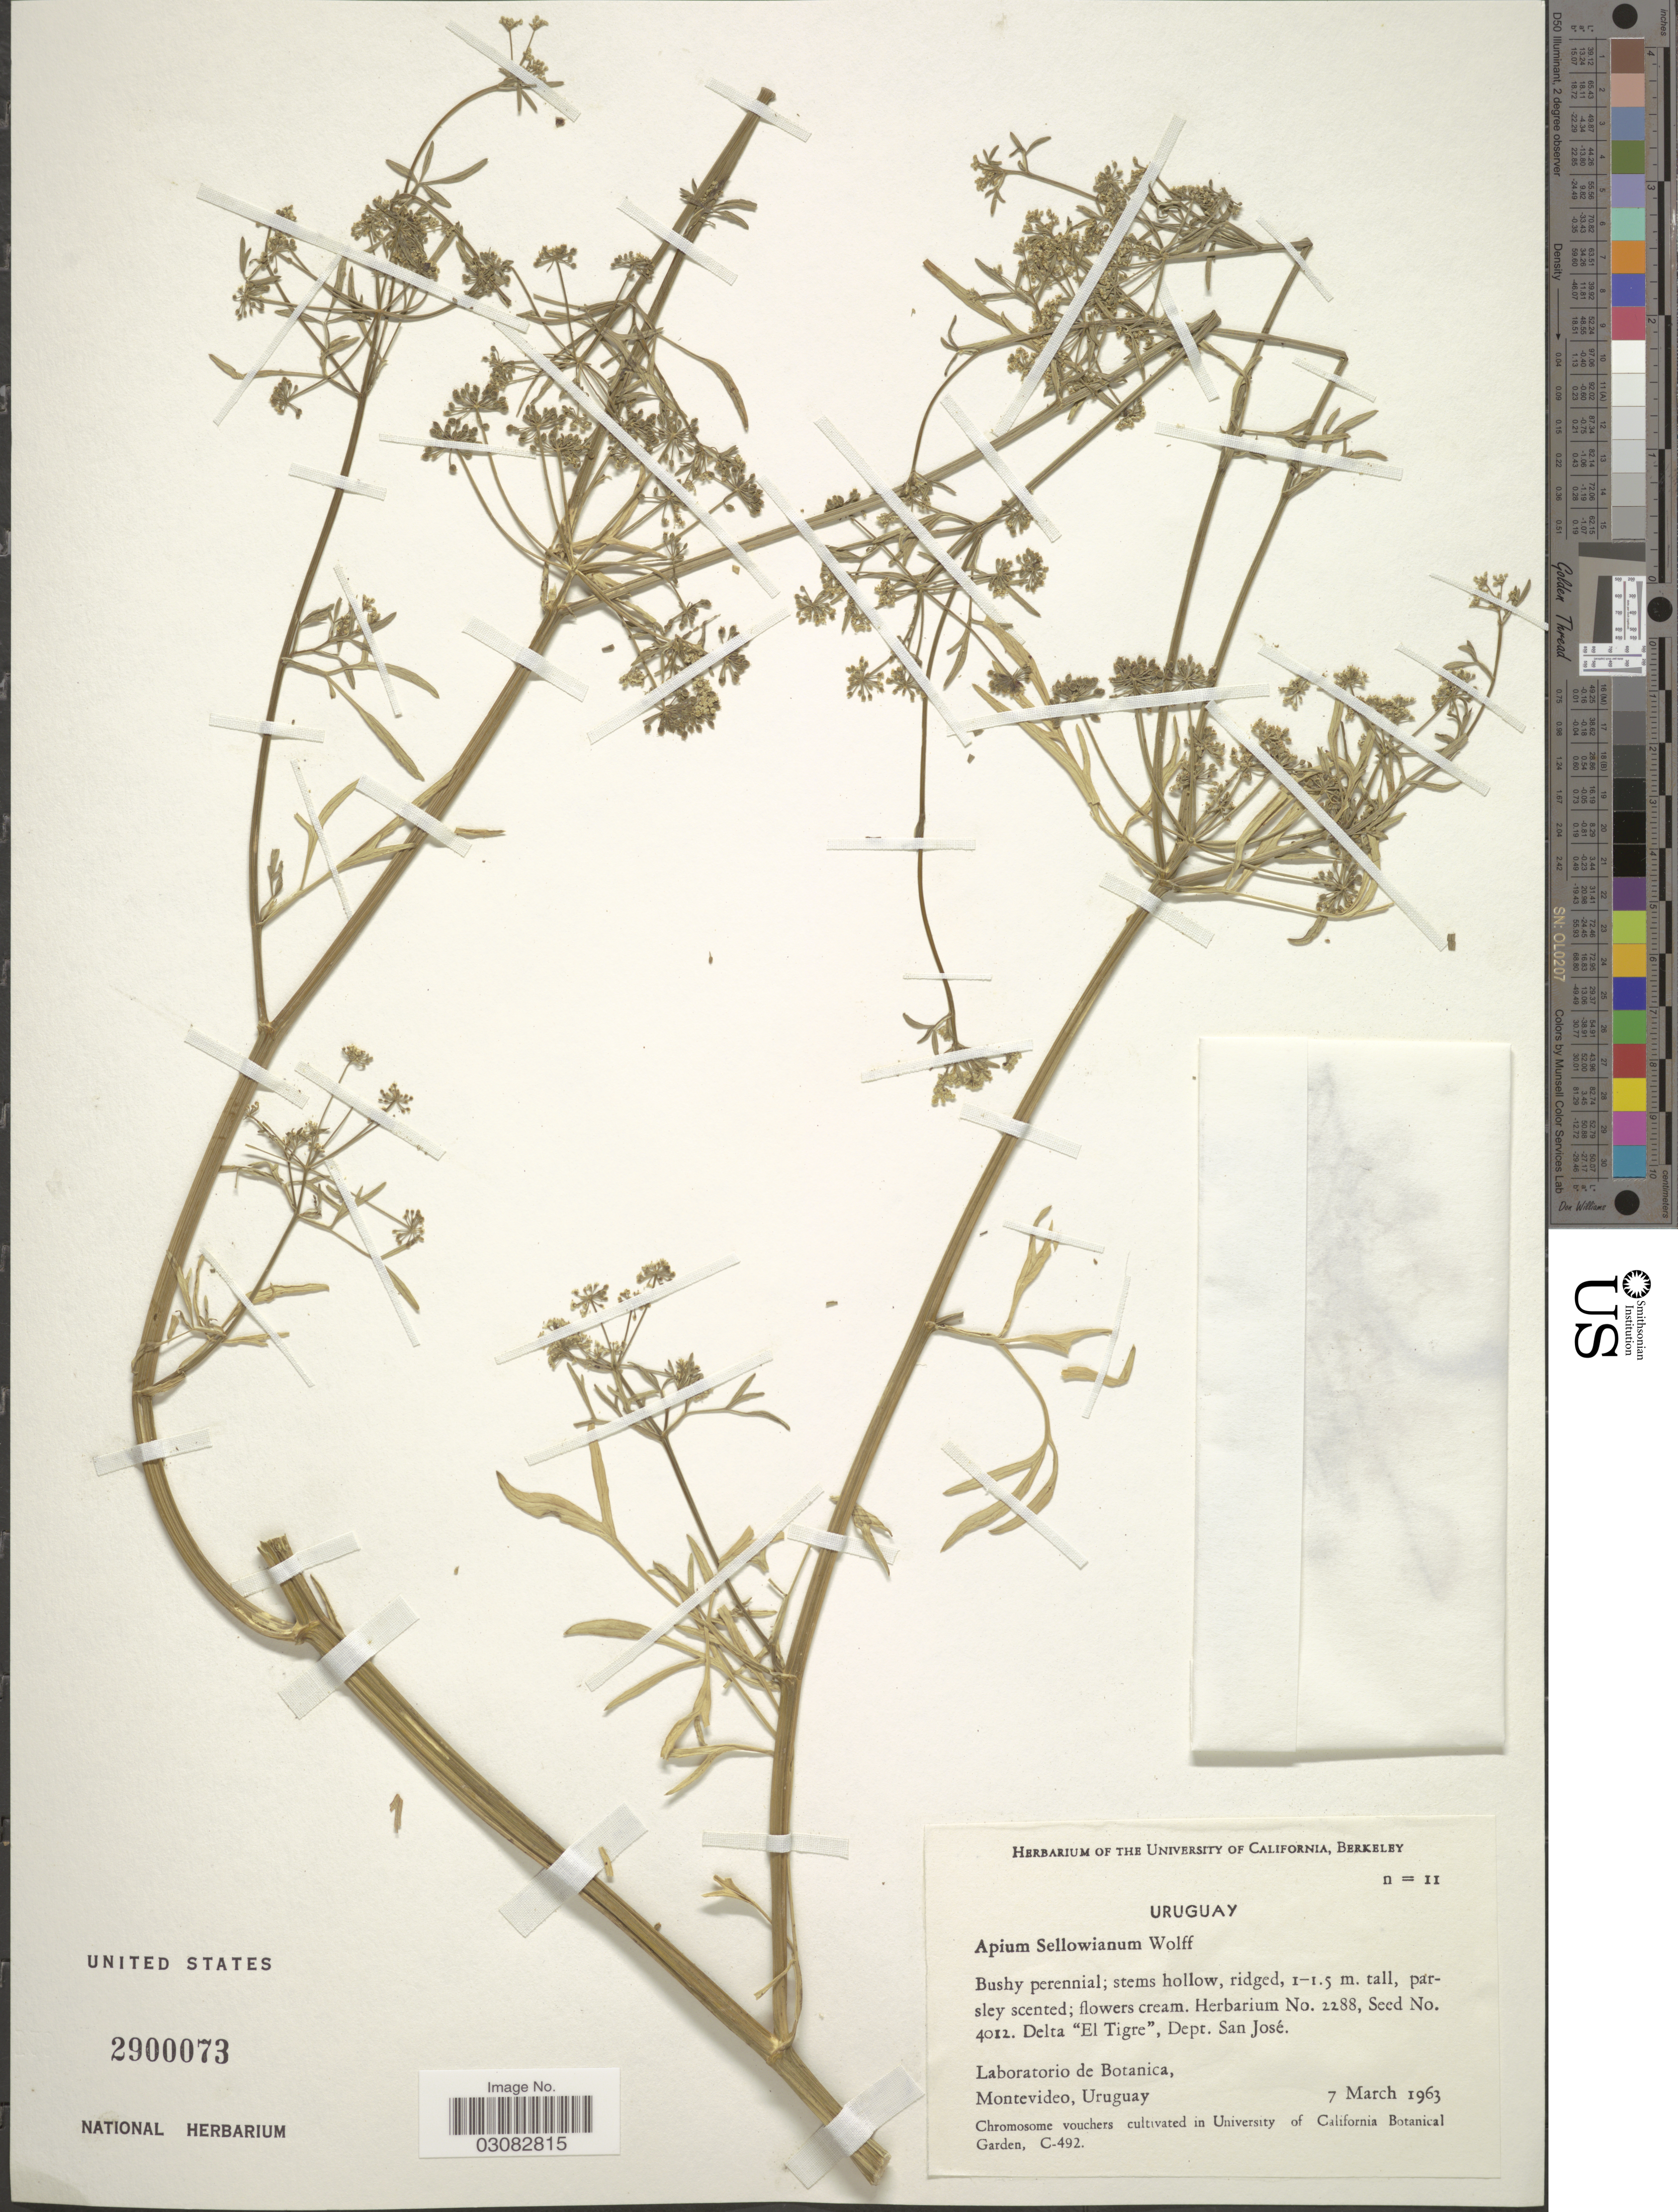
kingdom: Plantae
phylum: Tracheophyta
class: Magnoliopsida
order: Apiales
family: Apiaceae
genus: Apium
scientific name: Apium sellowianum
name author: H. Wolff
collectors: Laboratorio de Botanica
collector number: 2288?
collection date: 1963-03-07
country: Uruguay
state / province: San Jose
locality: Delta "El Tigre", Dept. San José.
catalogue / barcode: US 2900073